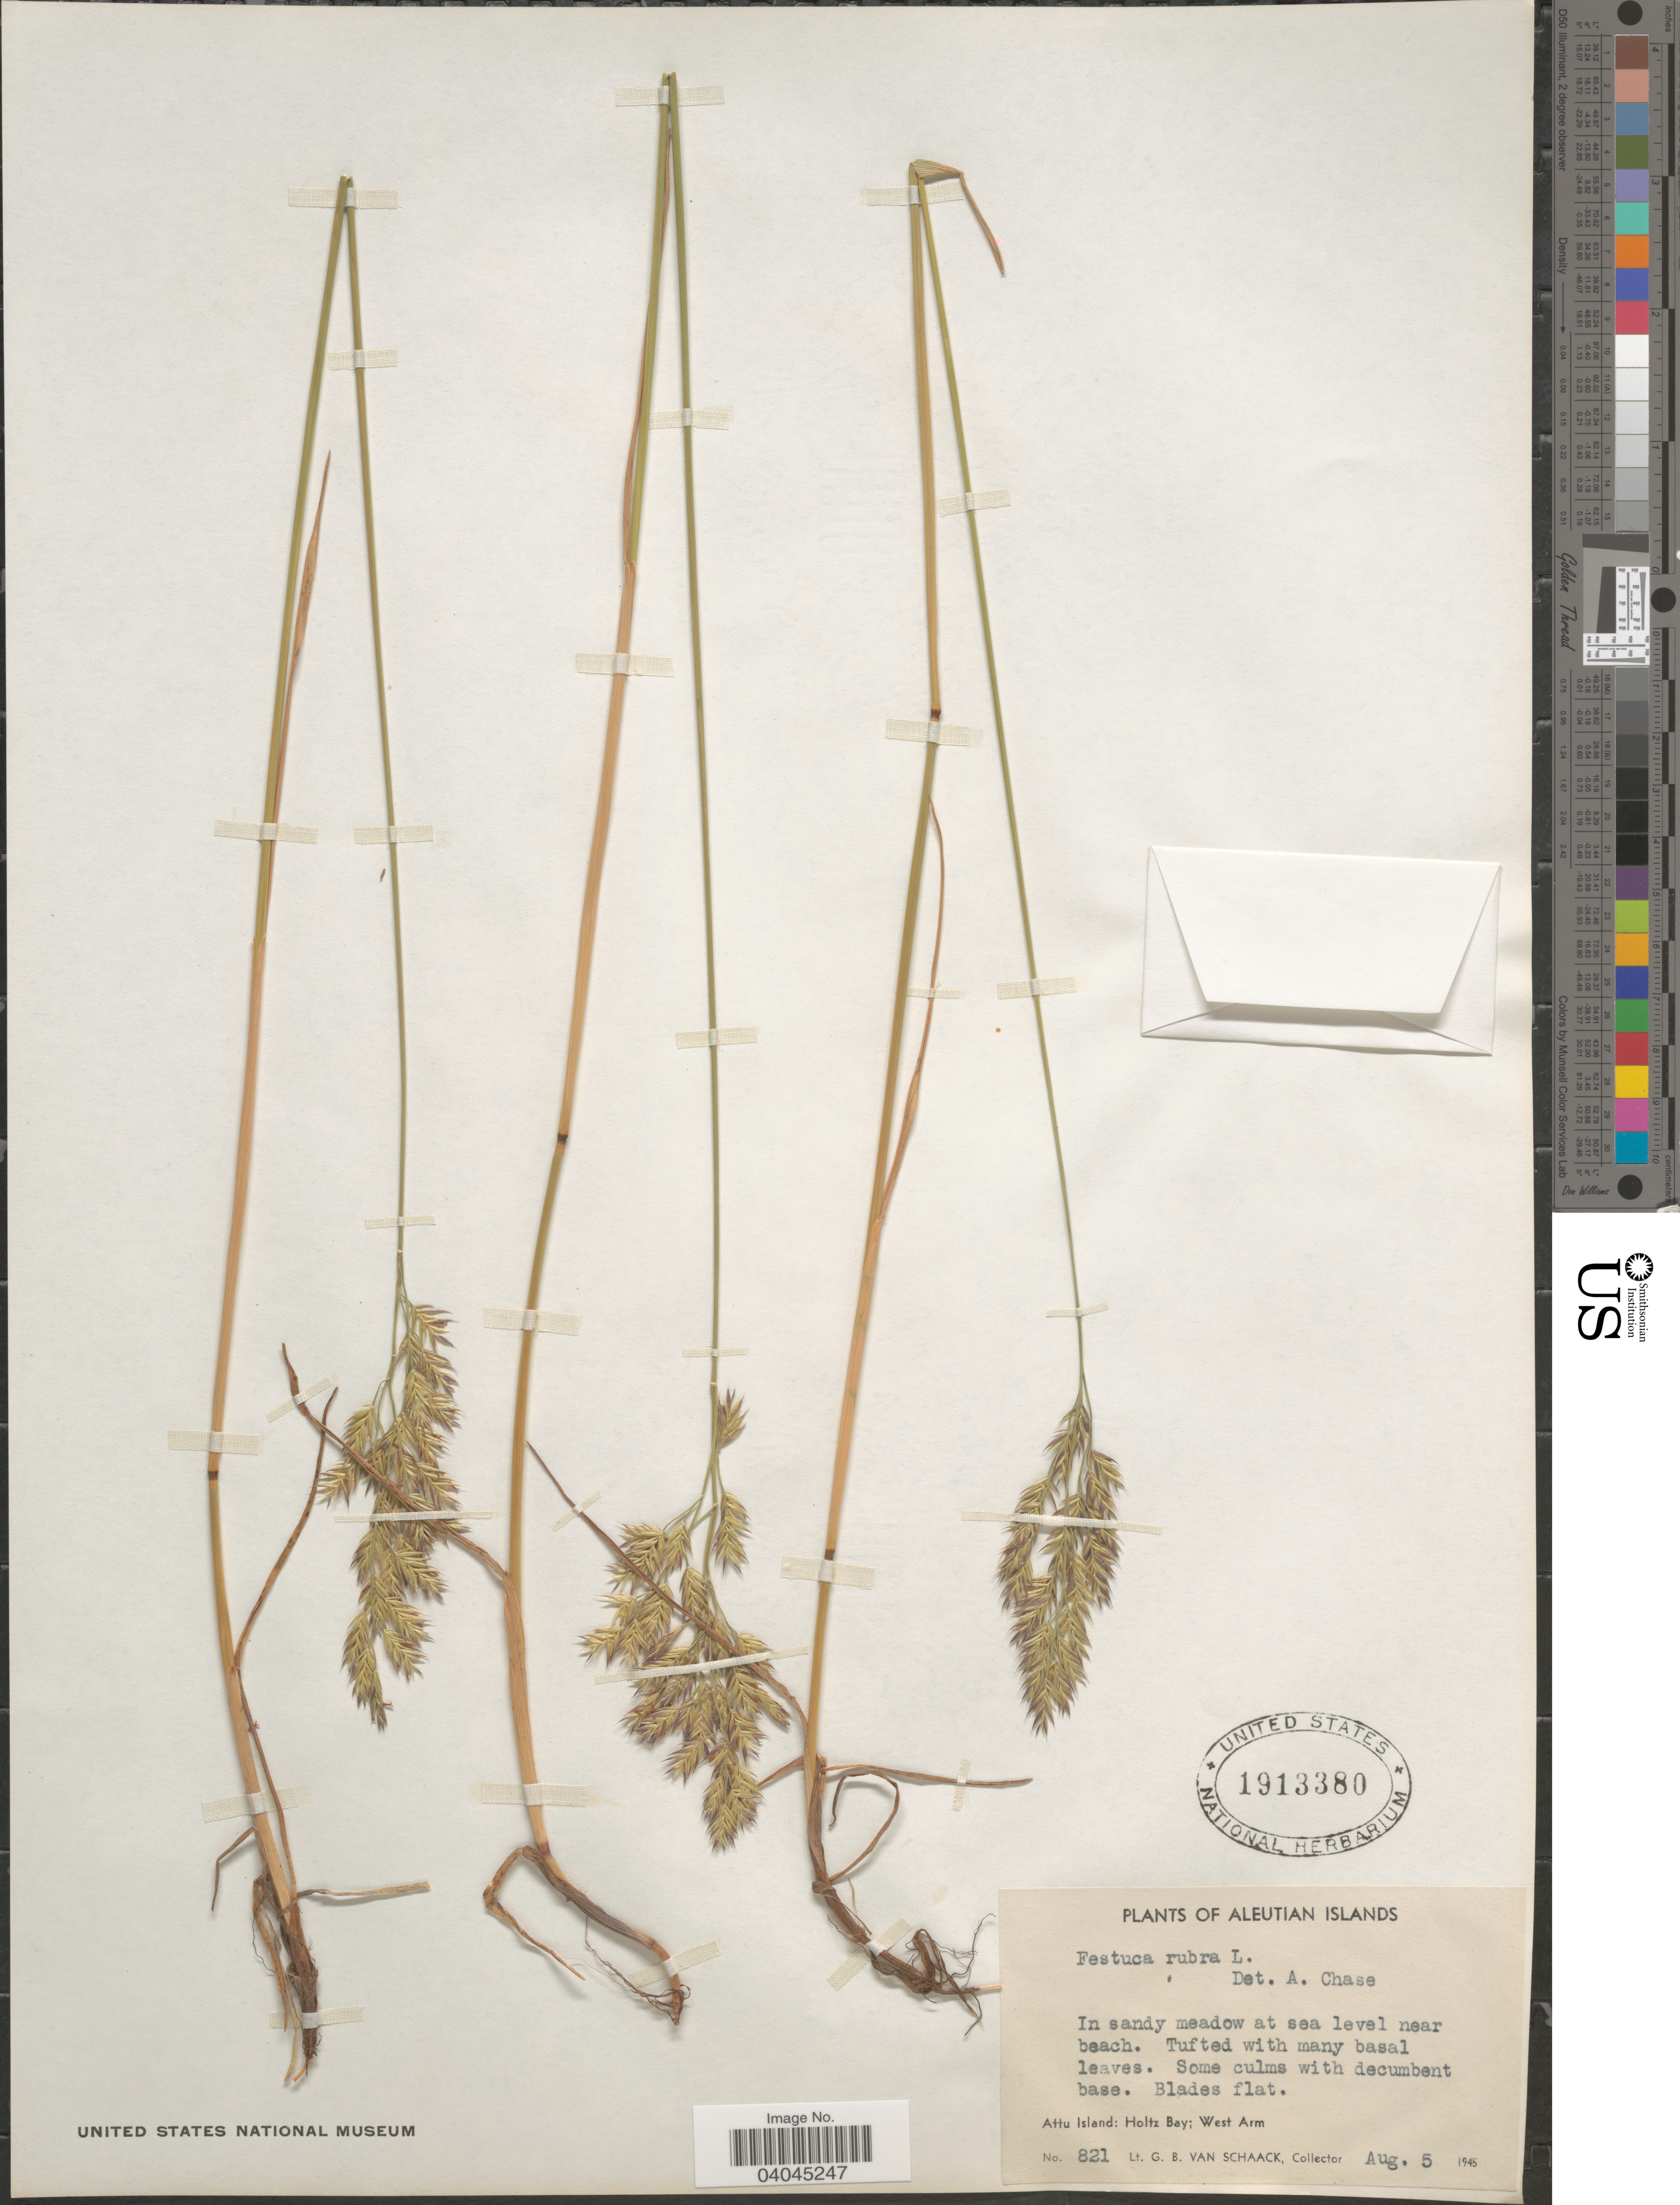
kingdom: Plantae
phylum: Tracheophyta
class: Liliopsida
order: Poales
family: Poaceae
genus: Festuca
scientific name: Festuca rubra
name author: L.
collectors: G. Van Schaack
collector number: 821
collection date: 1945-08-05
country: United States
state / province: Alaska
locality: Aleutian Islands. Near beach. Attu Island: Holtz Bay; West Arm.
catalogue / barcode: US 1913380